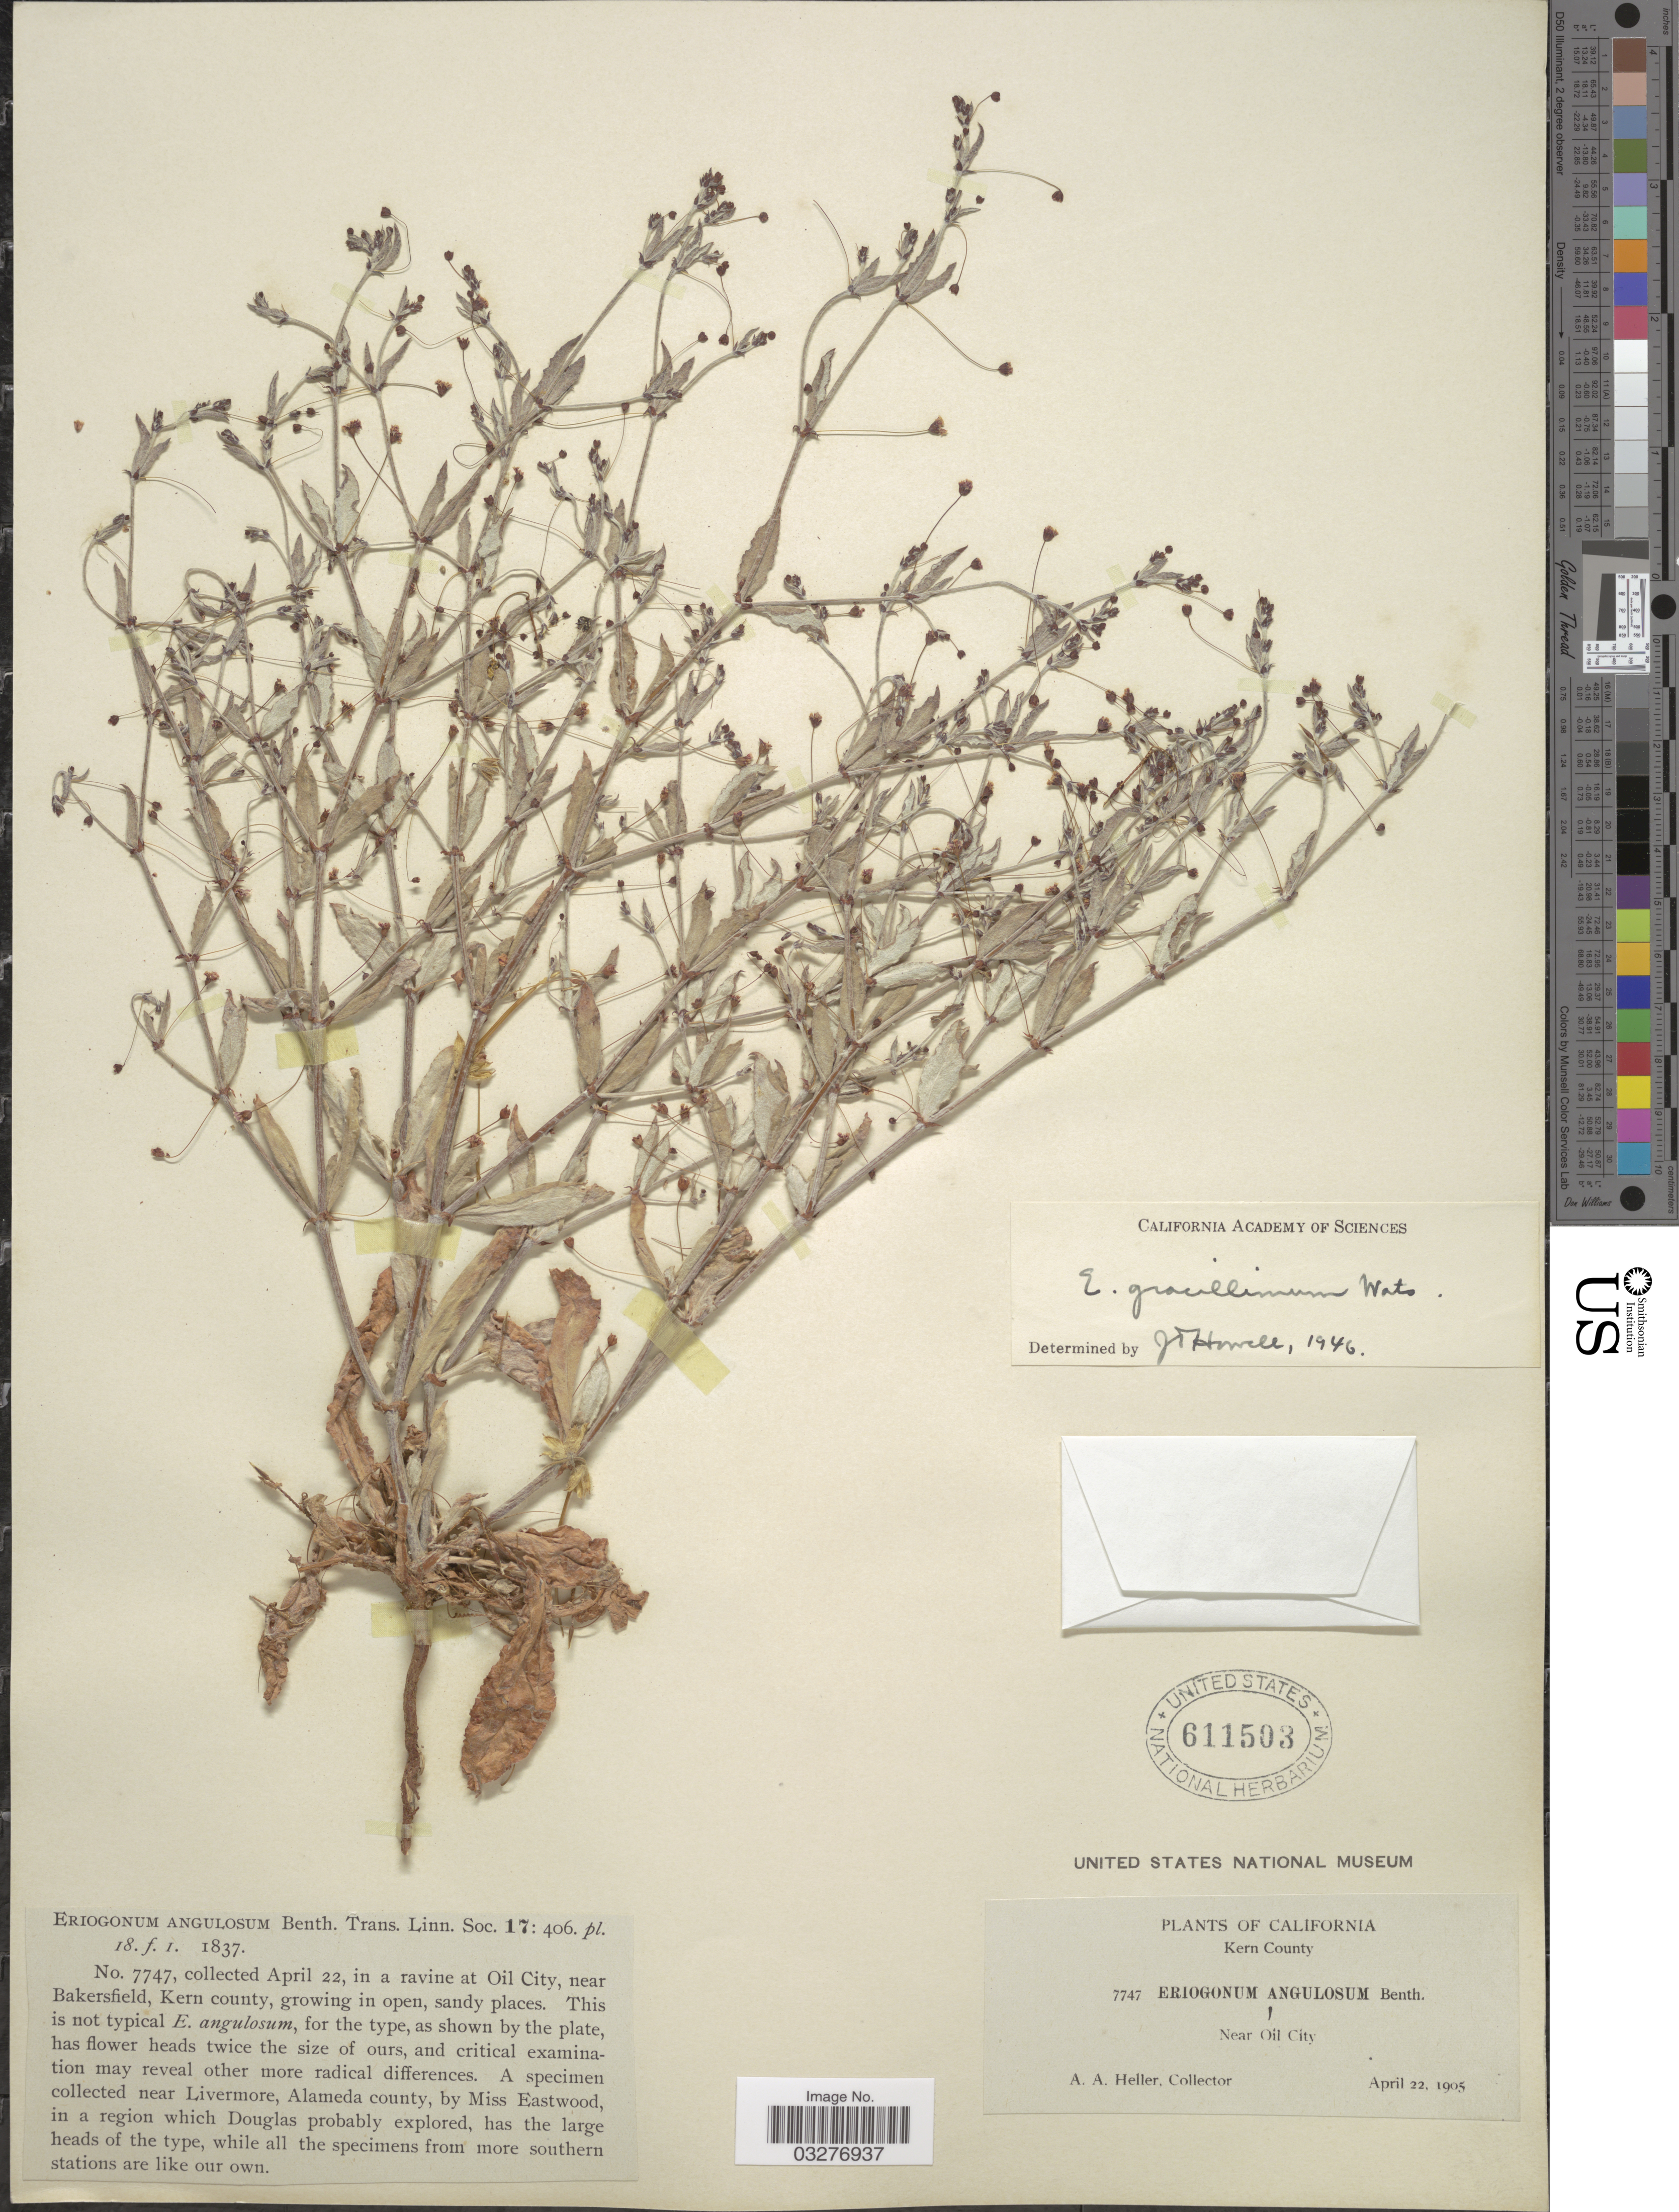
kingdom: Plantae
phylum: Tracheophyta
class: Magnoliopsida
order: Caryophyllales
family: Polygonaceae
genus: Eriogonum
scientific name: Eriogonum gracillimum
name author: S. Watson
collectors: A. A. Heller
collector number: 7747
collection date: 1905-04-22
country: United States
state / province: California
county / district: Kern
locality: In a ravine at Oil City, near Bakersfield, Kern County.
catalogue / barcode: US 611503